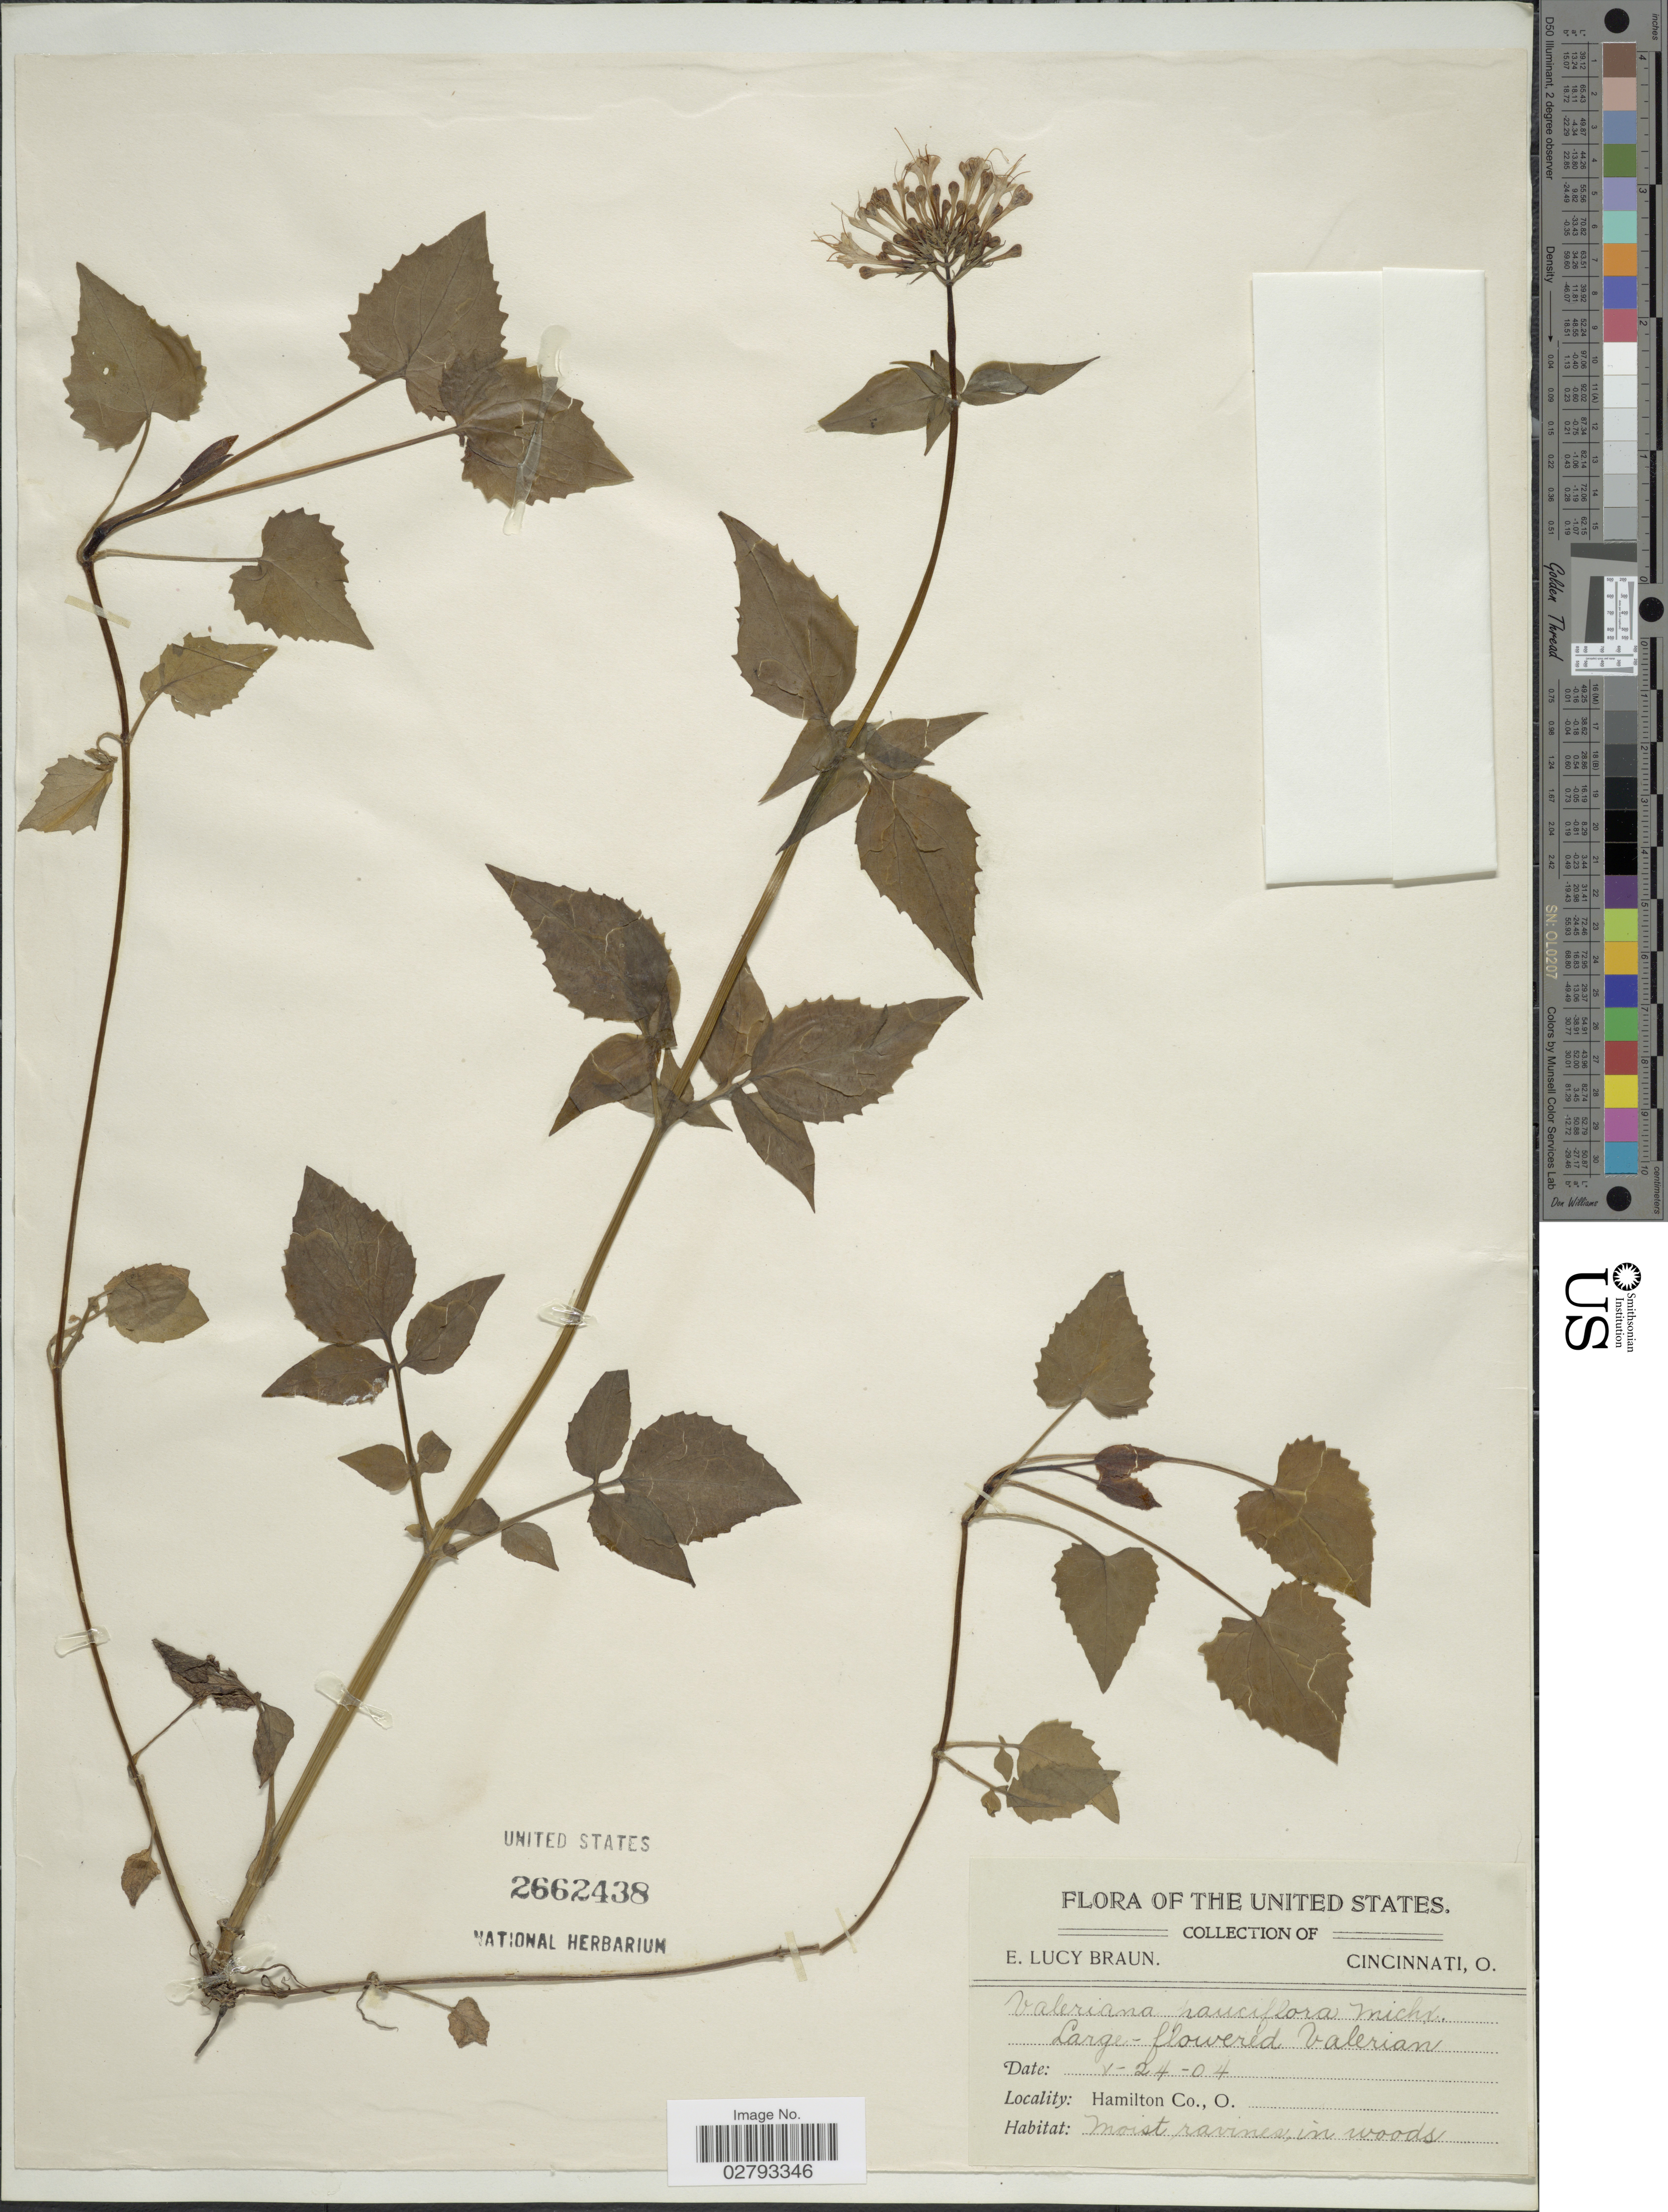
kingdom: Plantae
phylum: Tracheophyta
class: Magnoliopsida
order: Dipsacales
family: Caprifoliaceae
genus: Valeriana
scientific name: Valeriana pauciflora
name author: Michx.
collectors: E. L. Braun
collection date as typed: Transcribed d/m/y: 24/5/4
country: United States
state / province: Ohio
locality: Hamilton Co.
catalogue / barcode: US 2662438